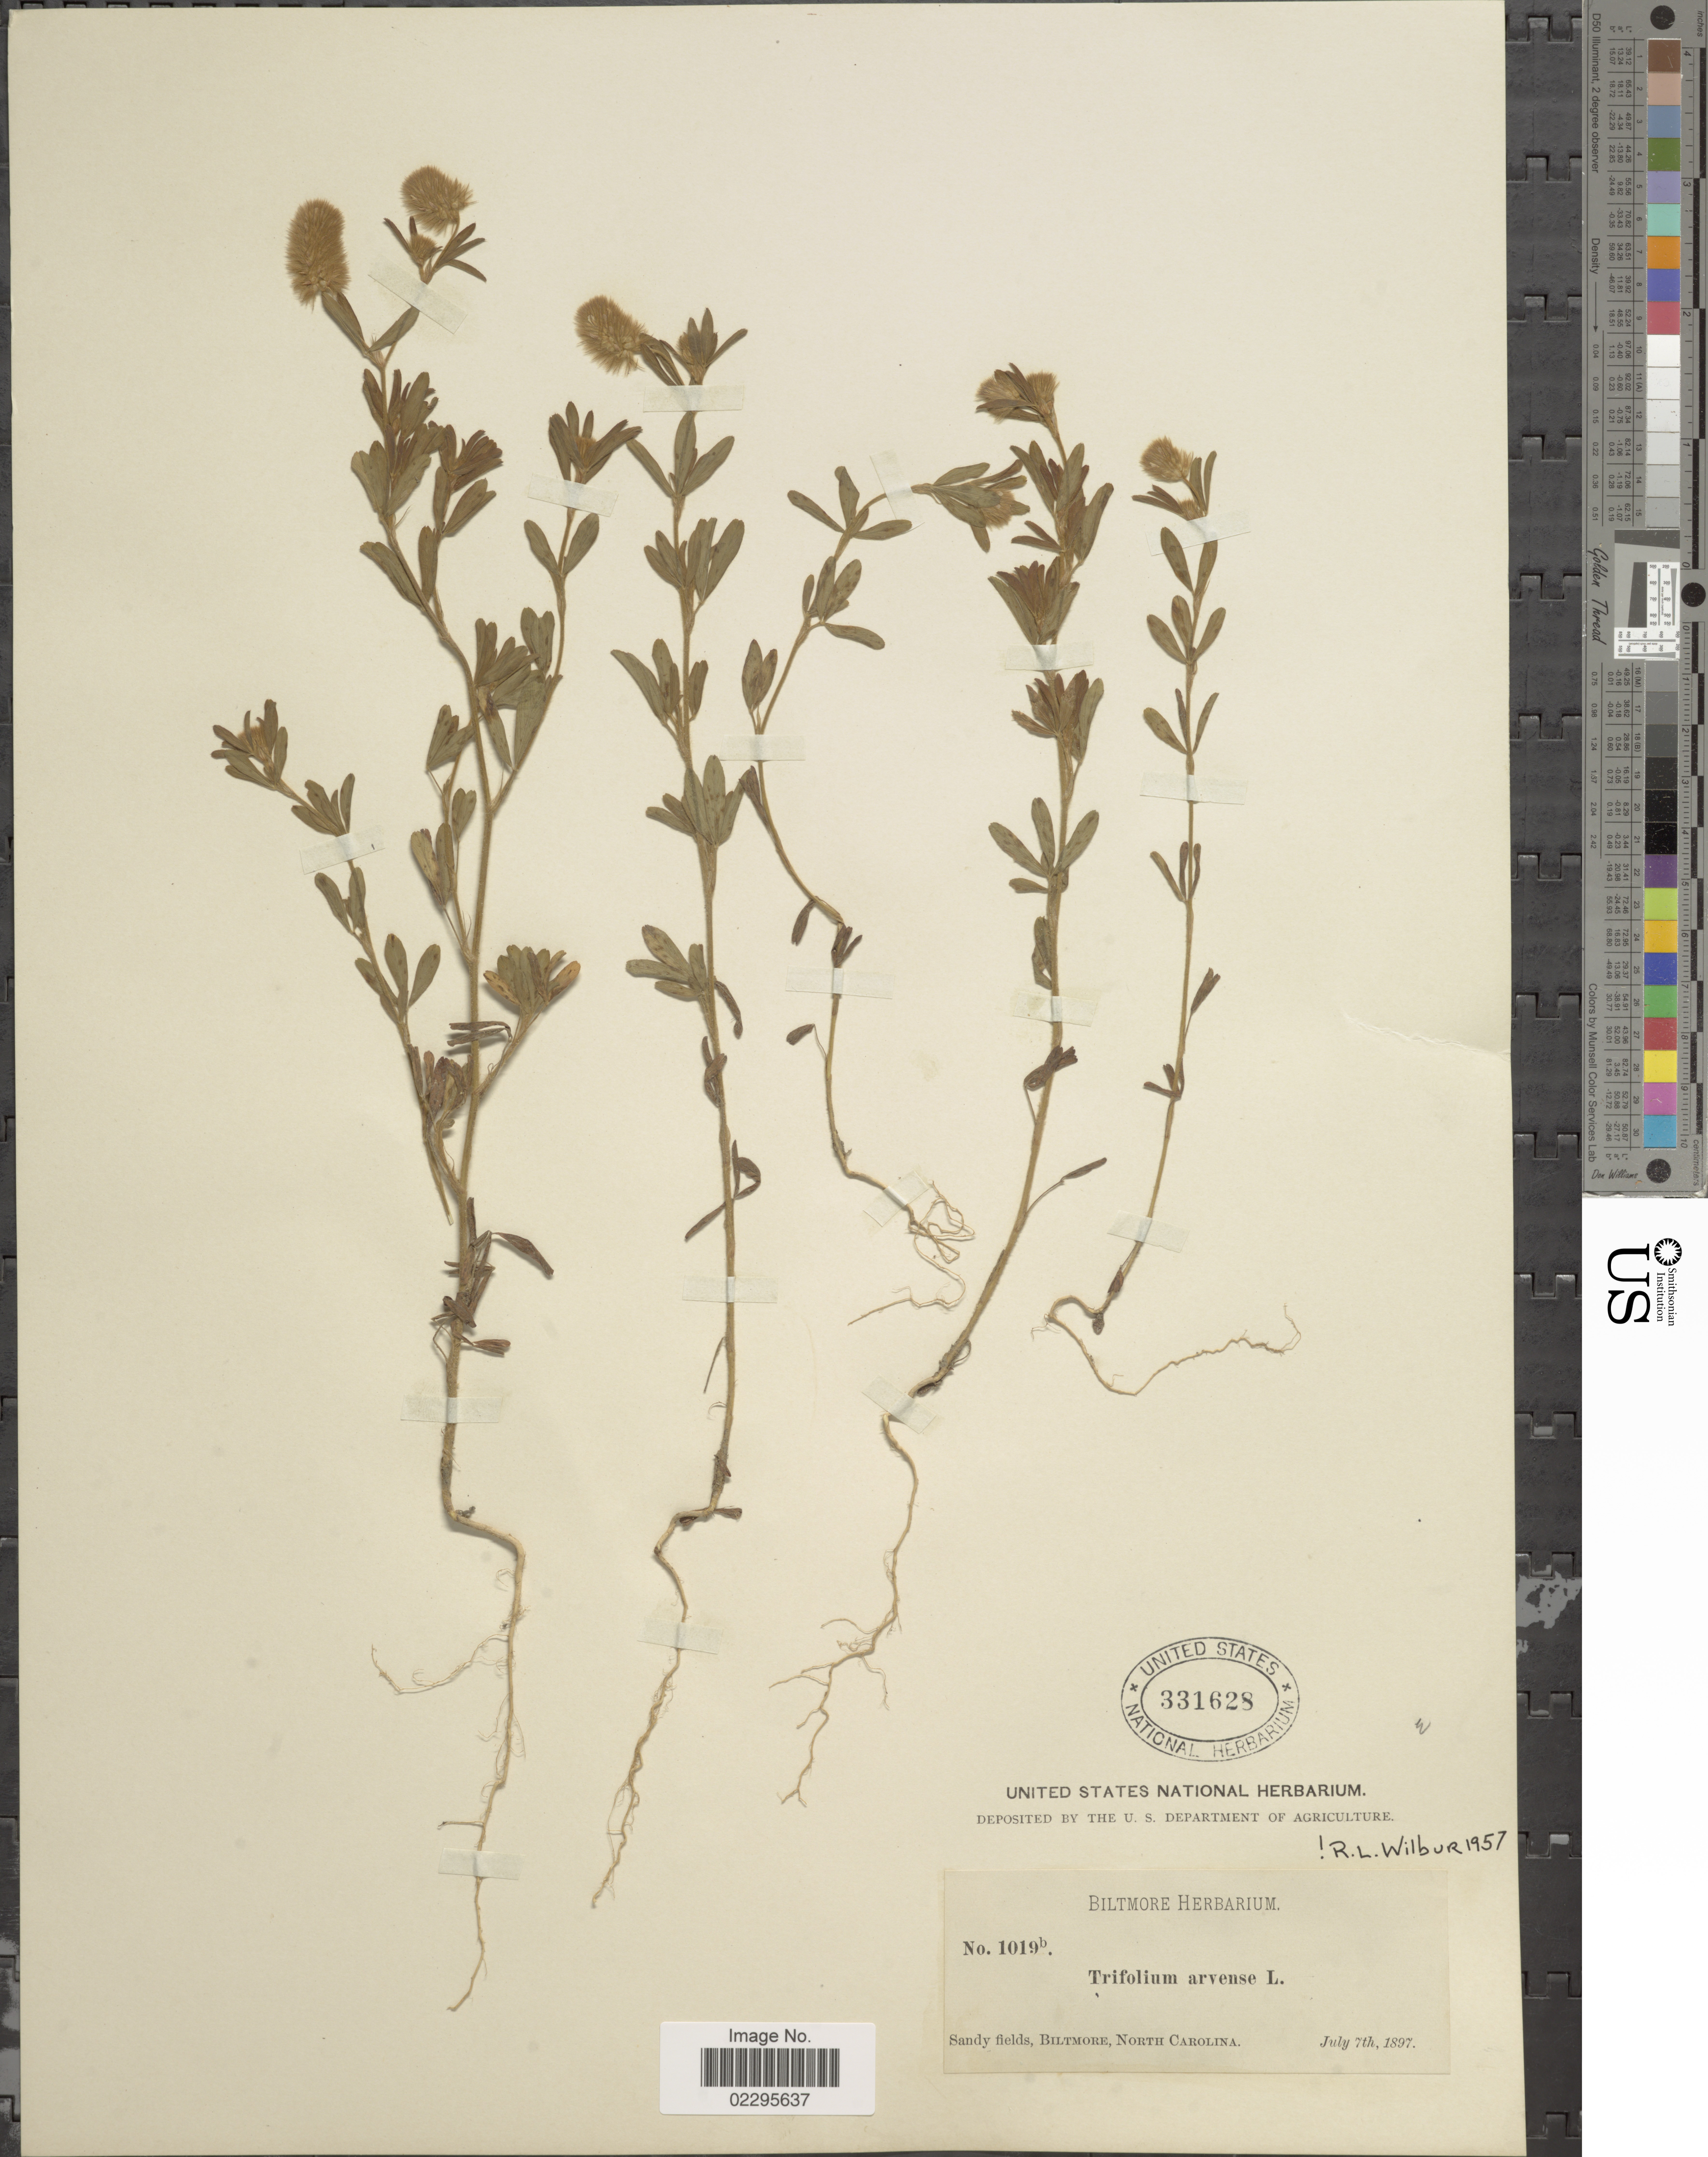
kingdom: Plantae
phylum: Tracheophyta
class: Magnoliopsida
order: Fabales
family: Fabaceae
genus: Trifolium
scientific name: Trifolium arvense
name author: L.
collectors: ex herb. Biltmore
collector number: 1019b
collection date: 1897-07-07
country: United States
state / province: North Carolina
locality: Sandy fields, Biltmore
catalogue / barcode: US 331628